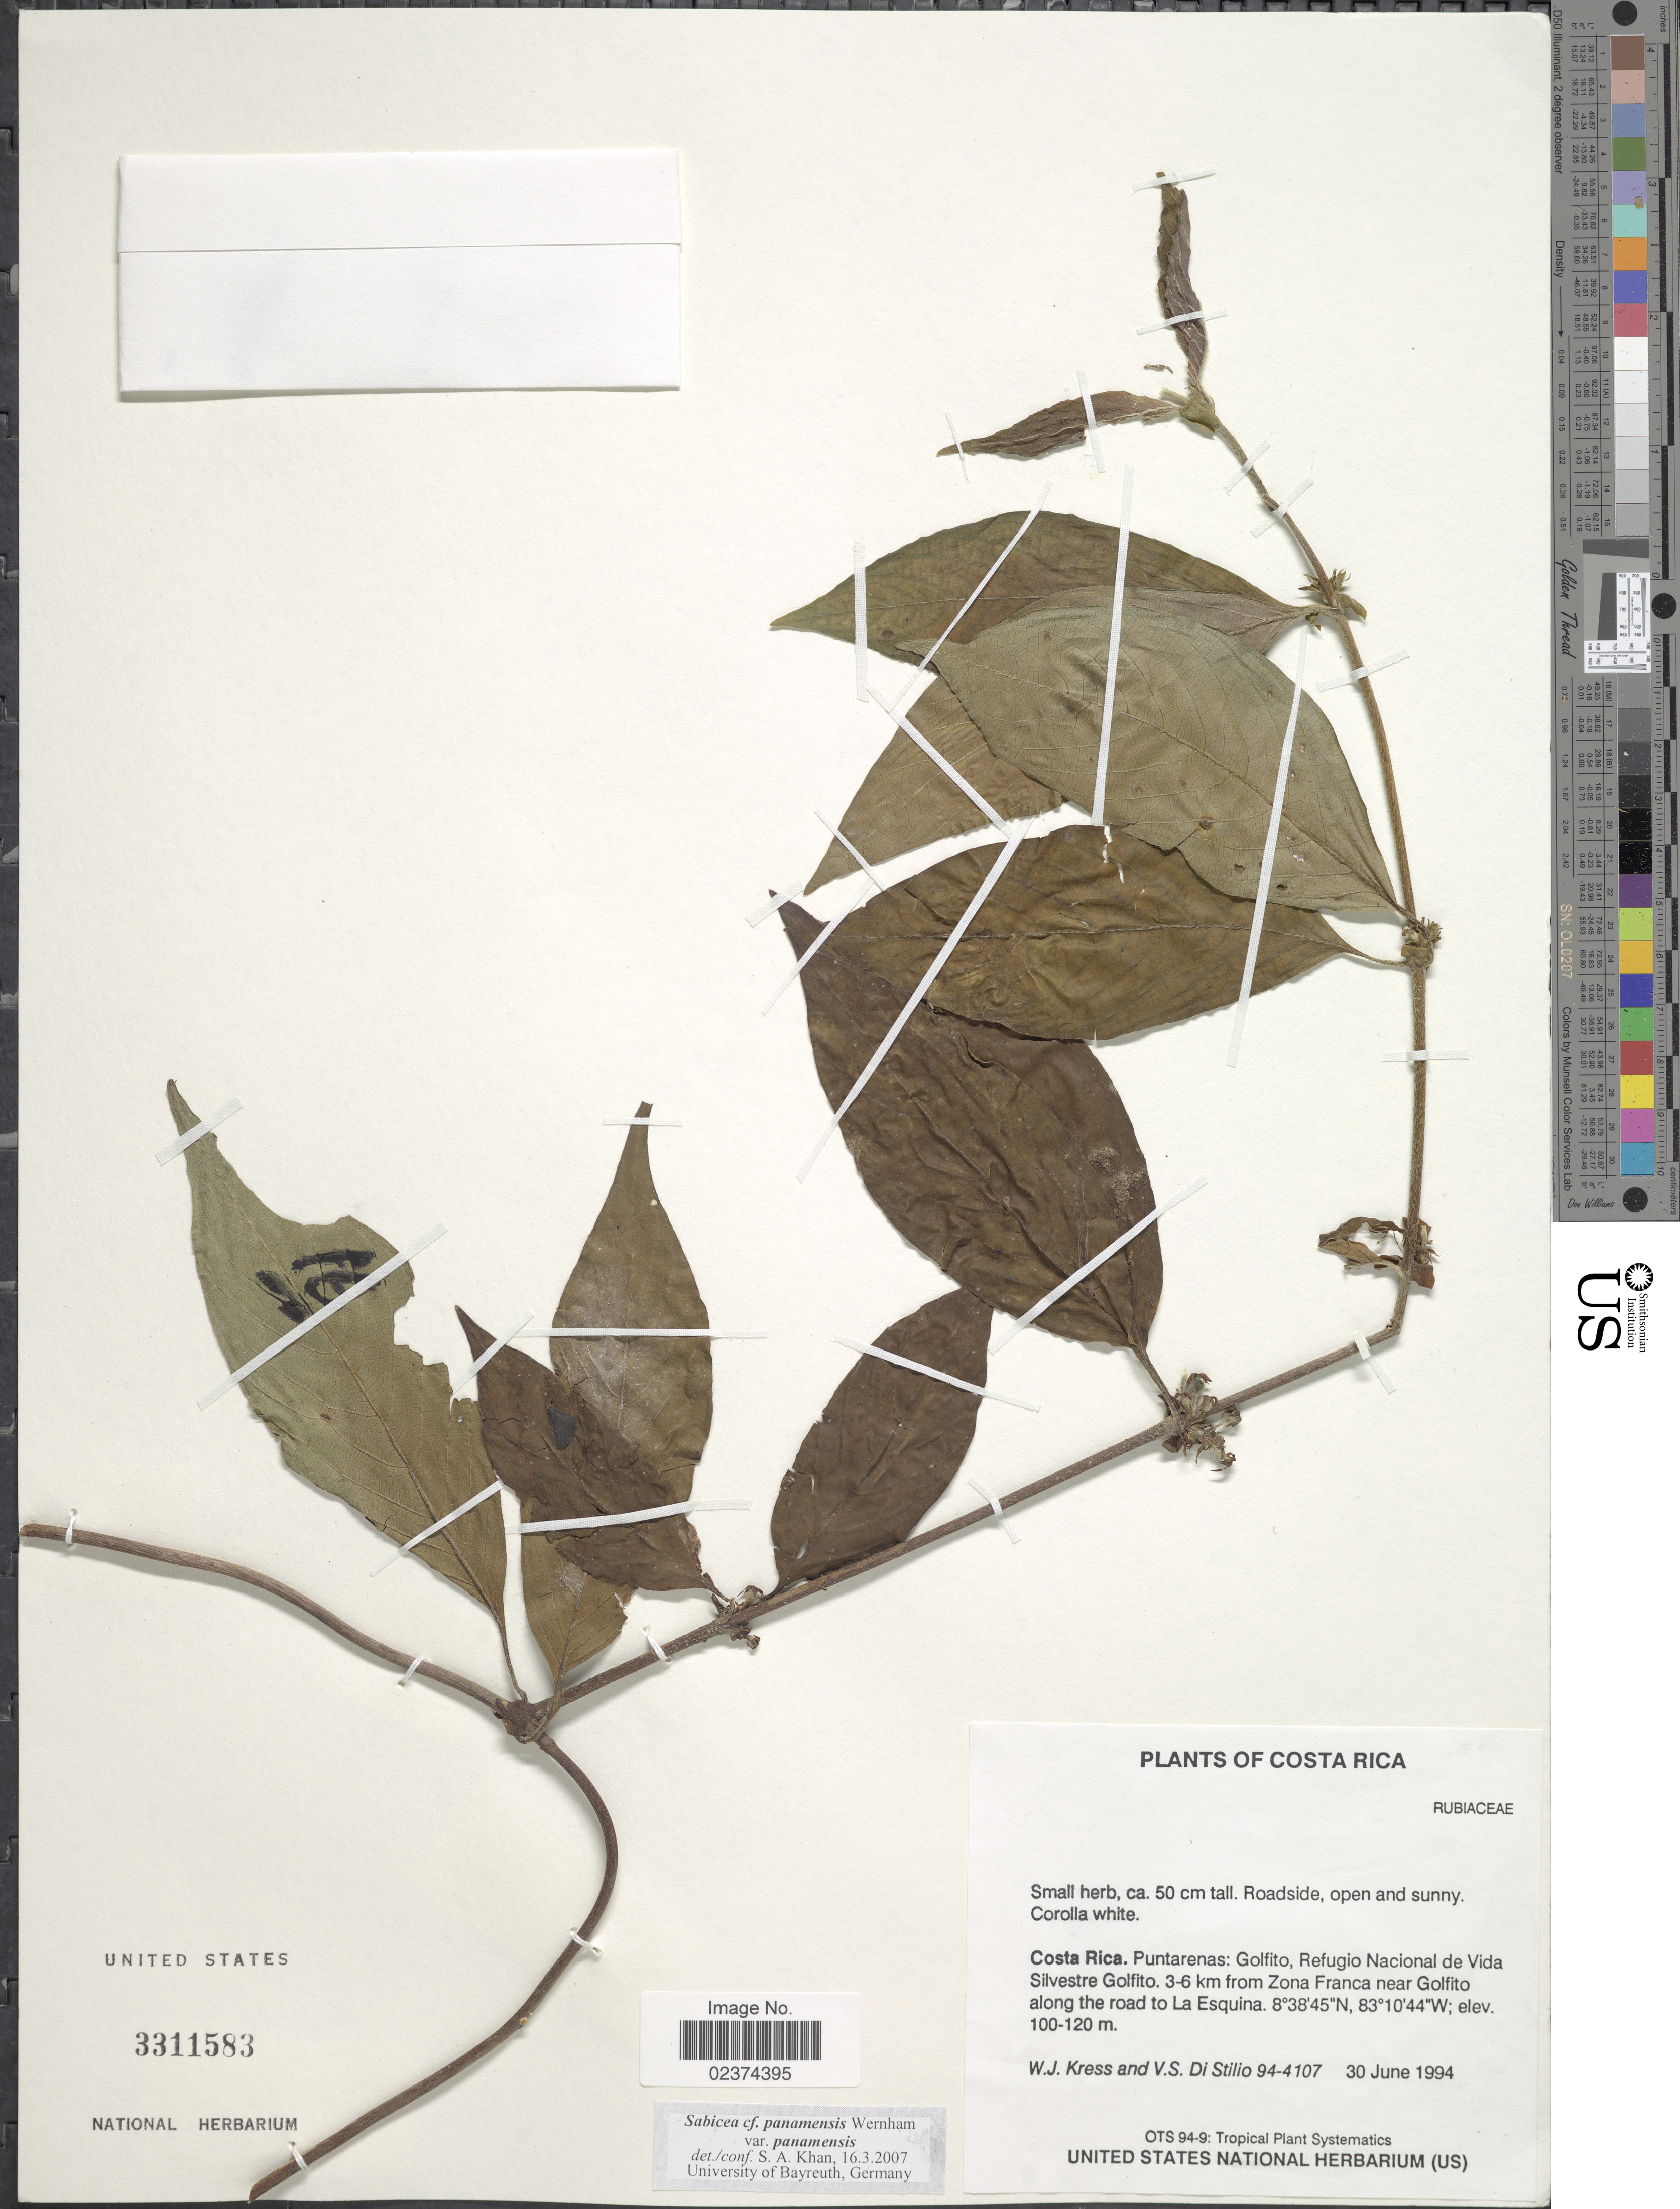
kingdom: Plantae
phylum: Tracheophyta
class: Magnoliopsida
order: Gentianales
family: Rubiaceae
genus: Sabicea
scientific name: Sabicea panamensis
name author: Wernham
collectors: W. J. Kress & V. Di Stilio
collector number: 94-4107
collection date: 1994-06-30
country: Costa Rica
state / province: Puntarenas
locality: Golfito, Refugio Nacional de Vida Silvestre Golfito. 3-6 km from Zona Franca near Golfito along the road to La Esquina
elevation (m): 100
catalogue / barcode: US 3311583